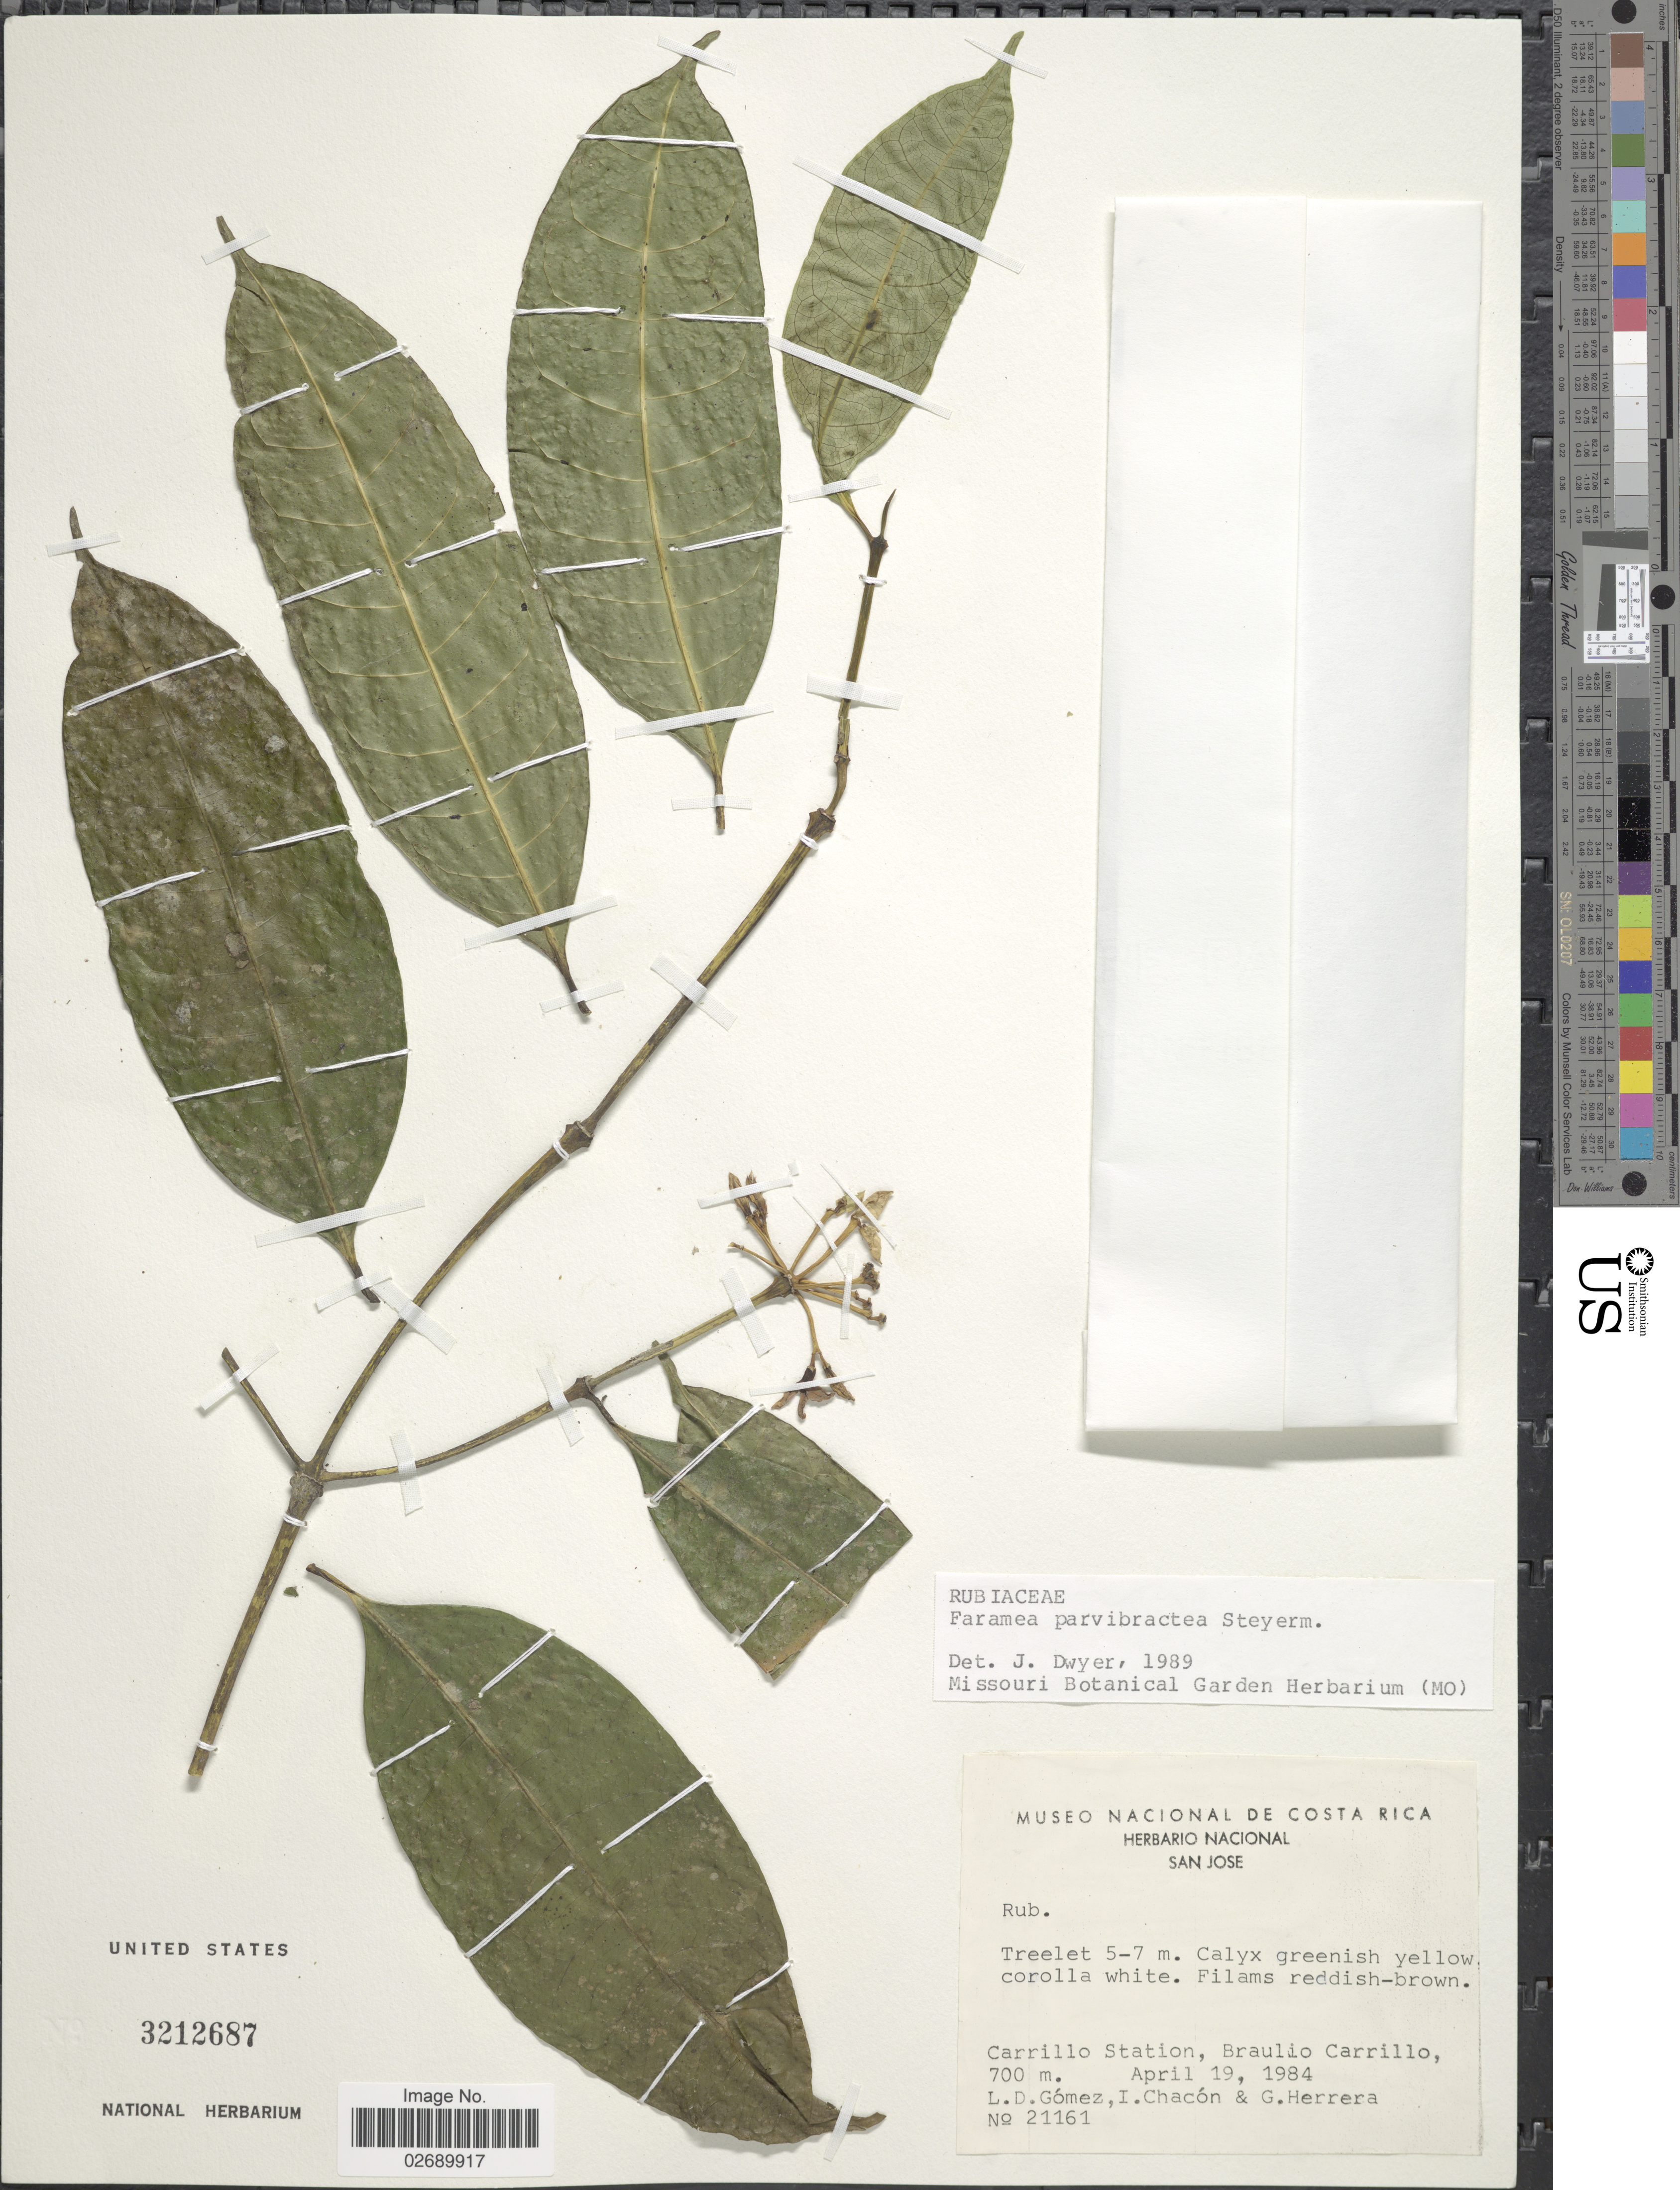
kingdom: Plantae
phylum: Tracheophyta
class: Magnoliopsida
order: Gentianales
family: Rubiaceae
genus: Faramea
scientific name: Faramea parvibractea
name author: Steyerm.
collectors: L. Gomez, I. Chacón & G. Herrera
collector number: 21161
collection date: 1984-04-19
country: Costa Rica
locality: Carrillo Station, Braulio Carrillo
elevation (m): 700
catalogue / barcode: US 3212687